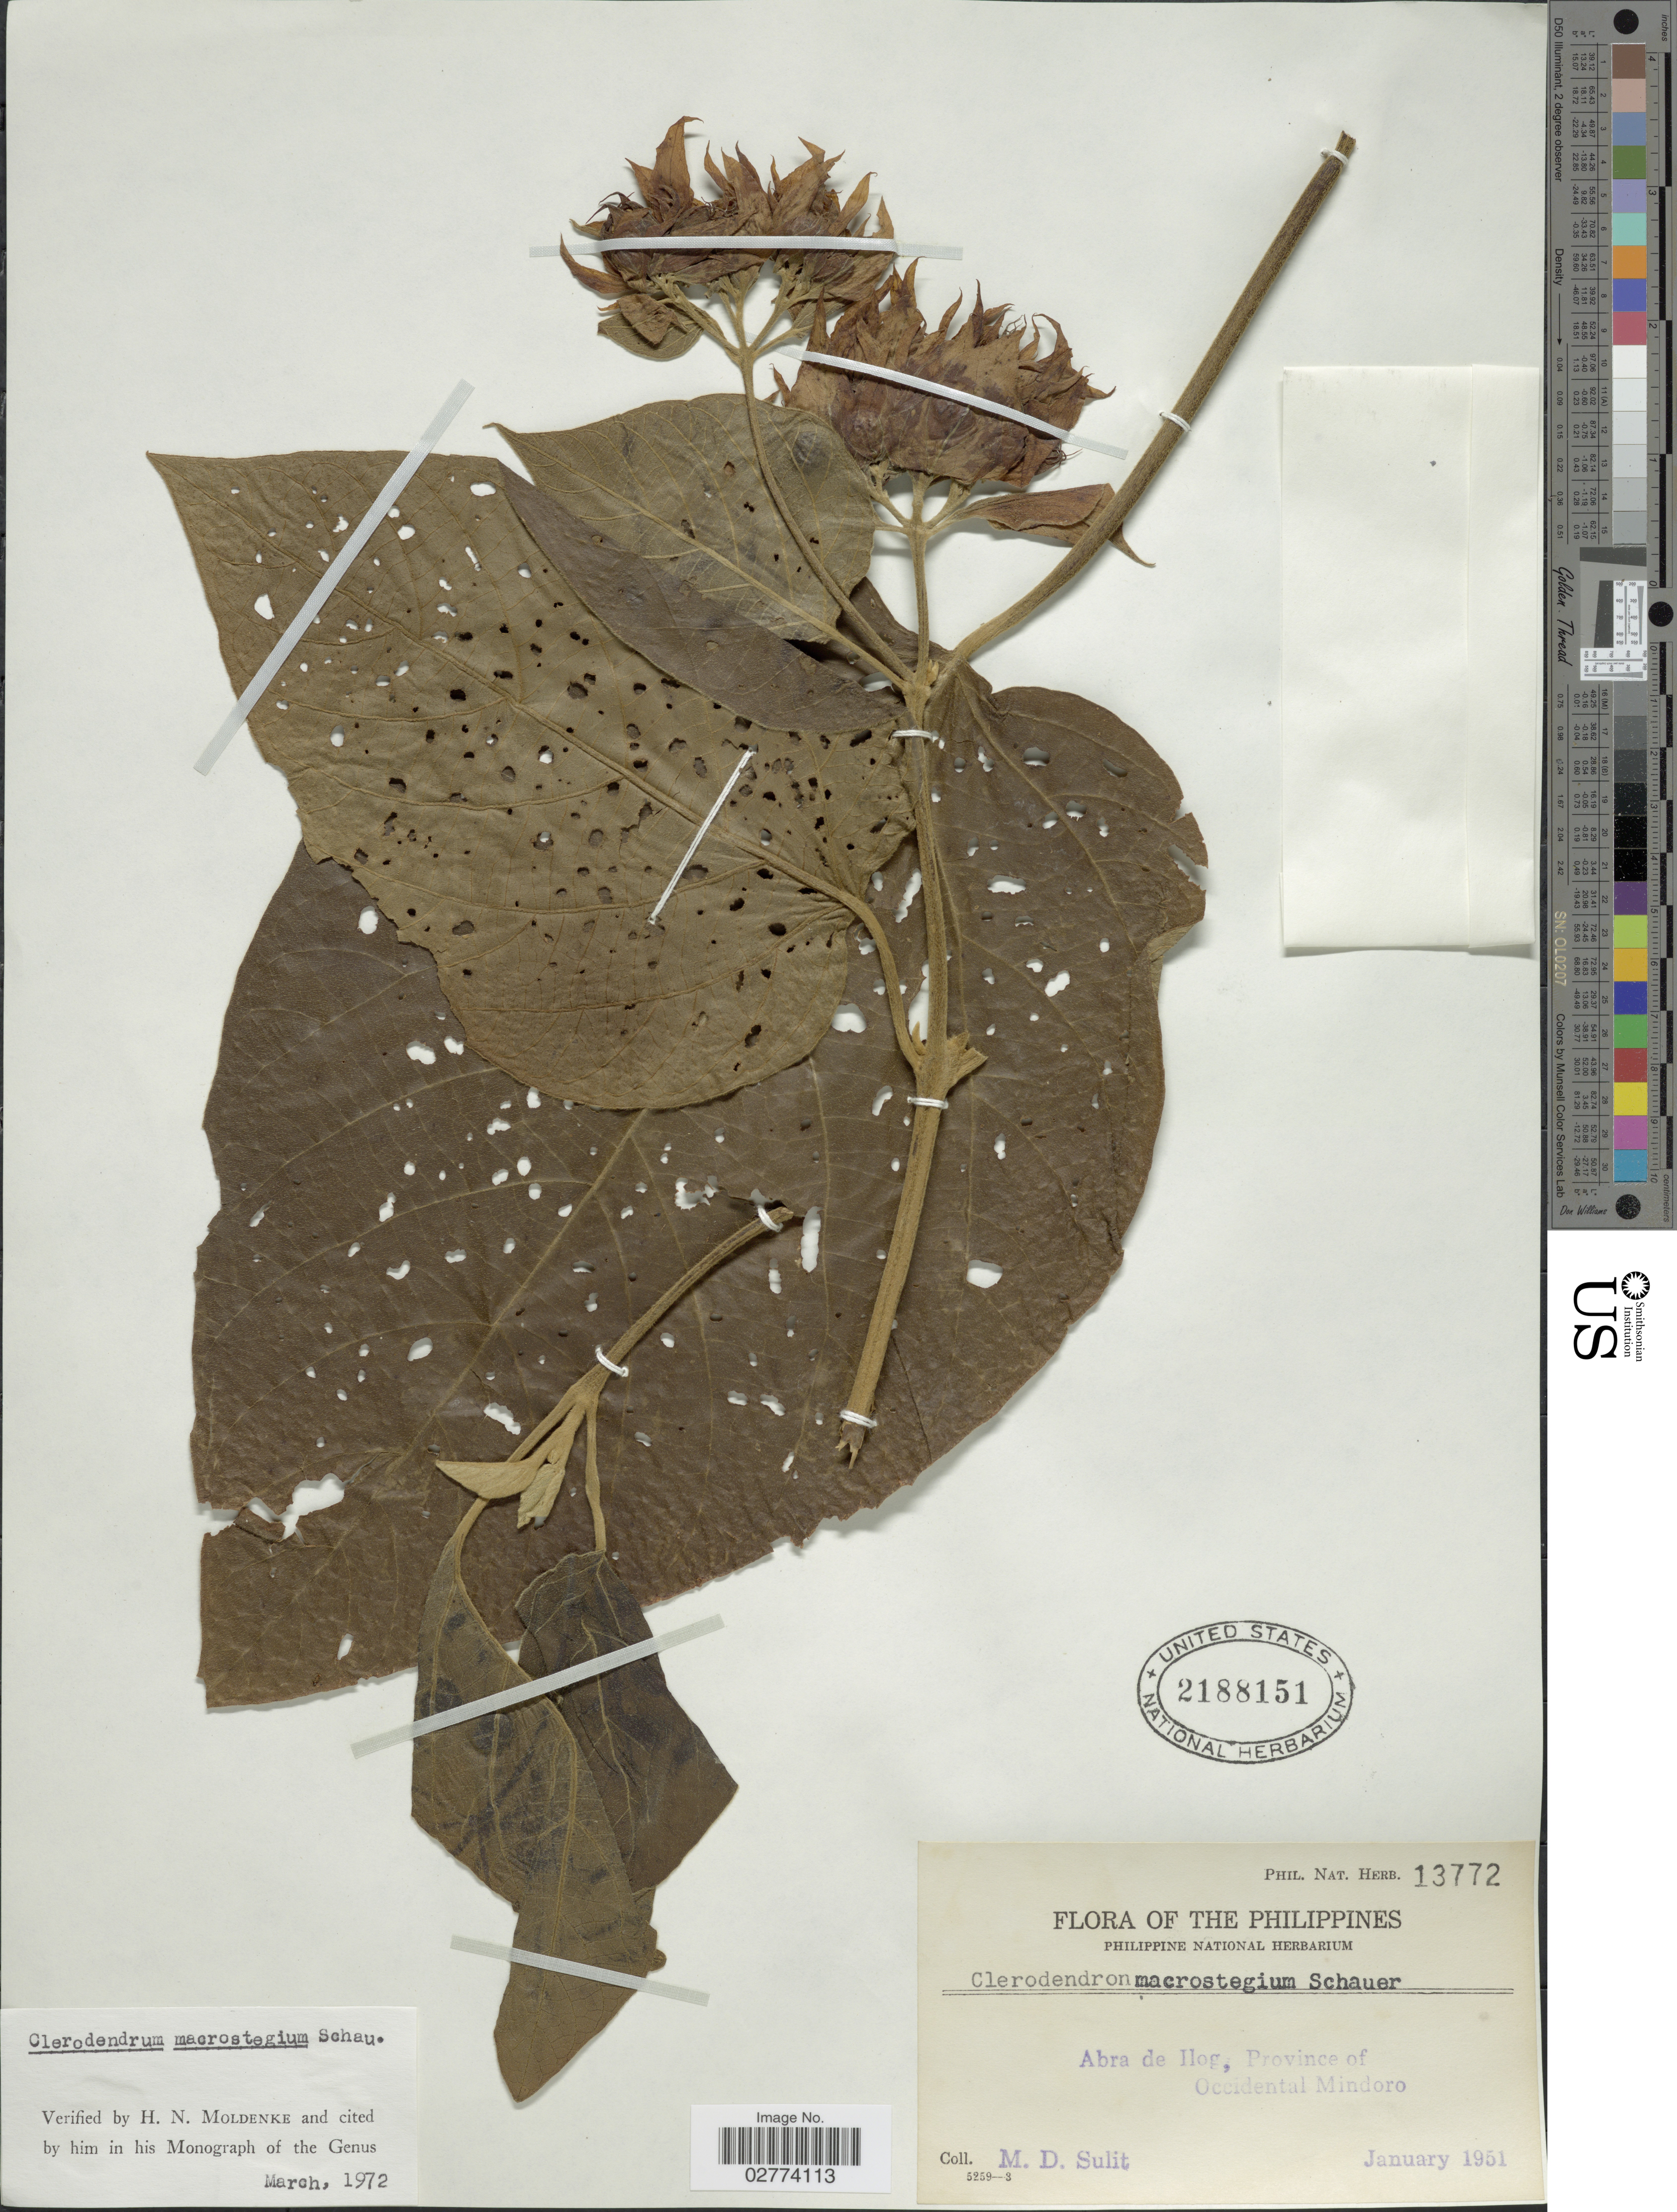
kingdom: Plantae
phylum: Tracheophyta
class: Magnoliopsida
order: Lamiales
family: Lamiaceae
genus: Clerodendrum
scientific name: Clerodendrum macrostegium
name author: Schauer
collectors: M. Sulit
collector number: Phil. Nat. Herb. 13772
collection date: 1951-01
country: Philippines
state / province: Mimaropa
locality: Abra de Ilog, Province of Occidental Mindoro.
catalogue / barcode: US 2188151